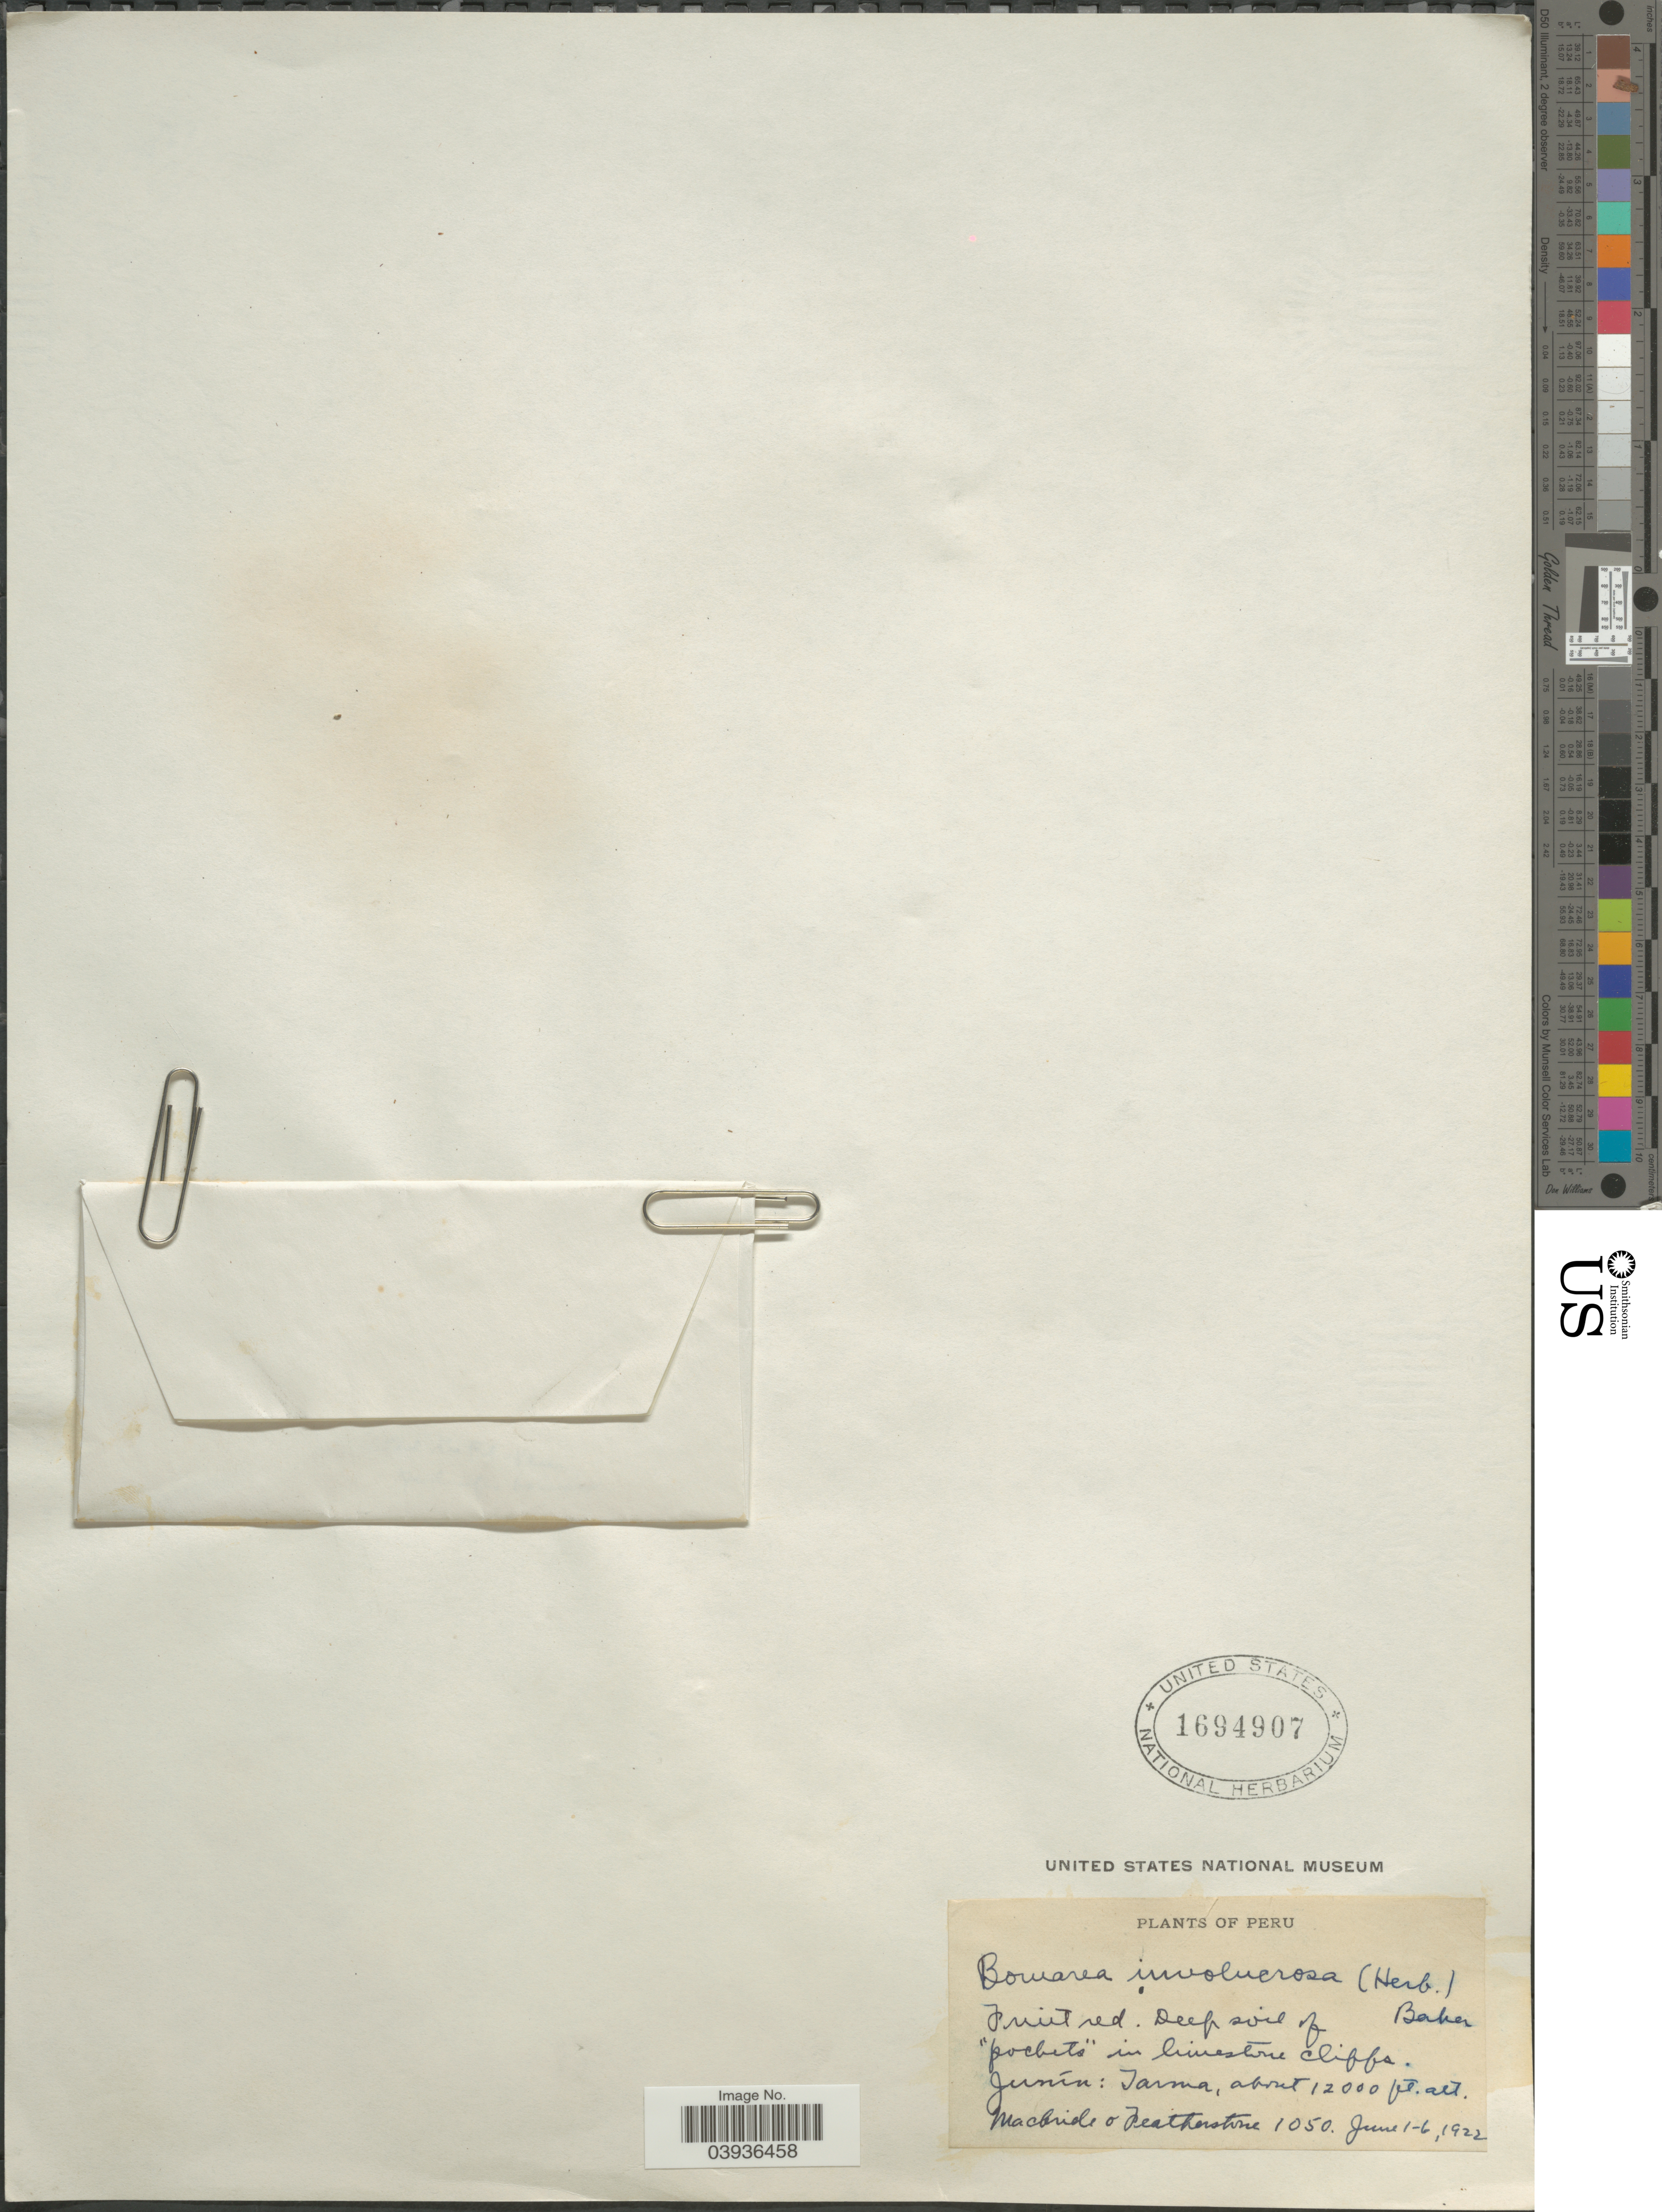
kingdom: Plantae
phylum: Tracheophyta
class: Liliopsida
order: Liliales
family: Alstroemeriaceae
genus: Bomarea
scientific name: Bomarea involucrosa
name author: (Herb.) Baker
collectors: Macbride, -- & -. Featherstone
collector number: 1050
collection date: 1922-06-01/1922-06-06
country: Peru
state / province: Junín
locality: Tarma.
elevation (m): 3658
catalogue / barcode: US 1694907